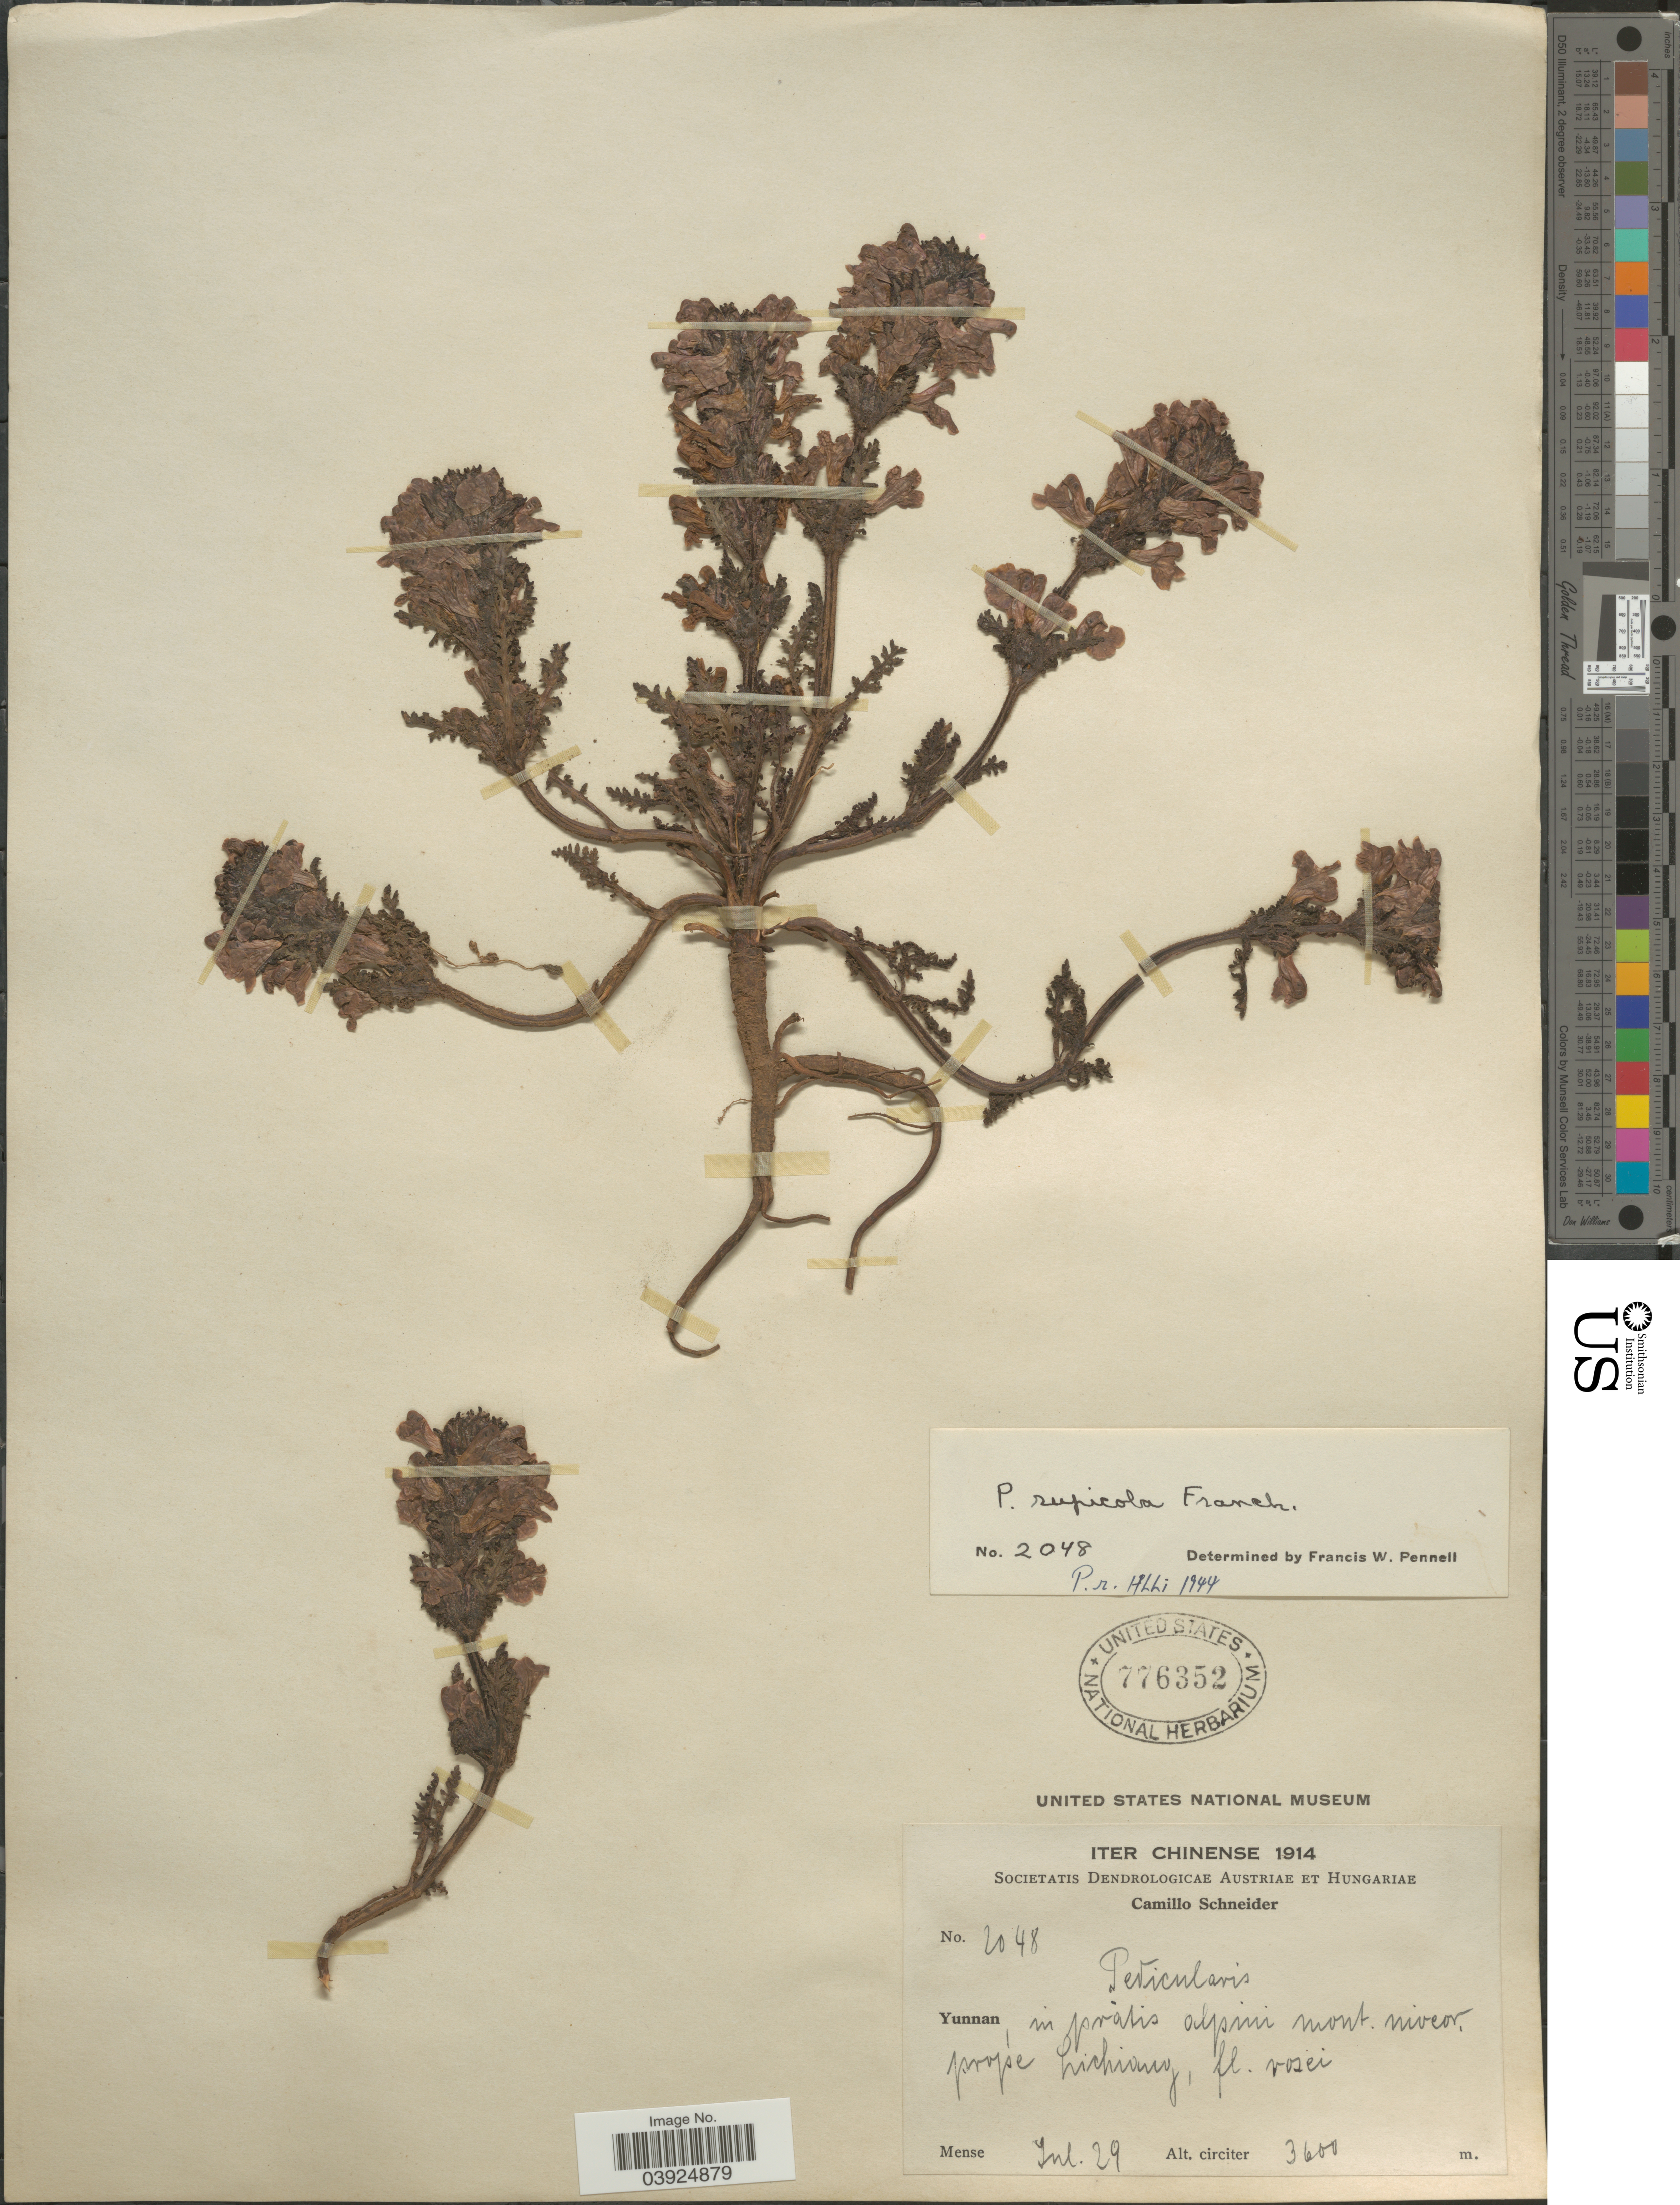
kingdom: Plantae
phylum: Tracheophyta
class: Magnoliopsida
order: Lamiales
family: Orobanchaceae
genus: Pedicularis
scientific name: Pedicularis rupicola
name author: Franch. ex Maxim.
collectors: C. K. Schneider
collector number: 2048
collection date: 1914-07-29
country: China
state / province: Yunnan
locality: In pratis alpini mont. niveor, prope Lichiang.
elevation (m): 3600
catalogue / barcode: US 776352